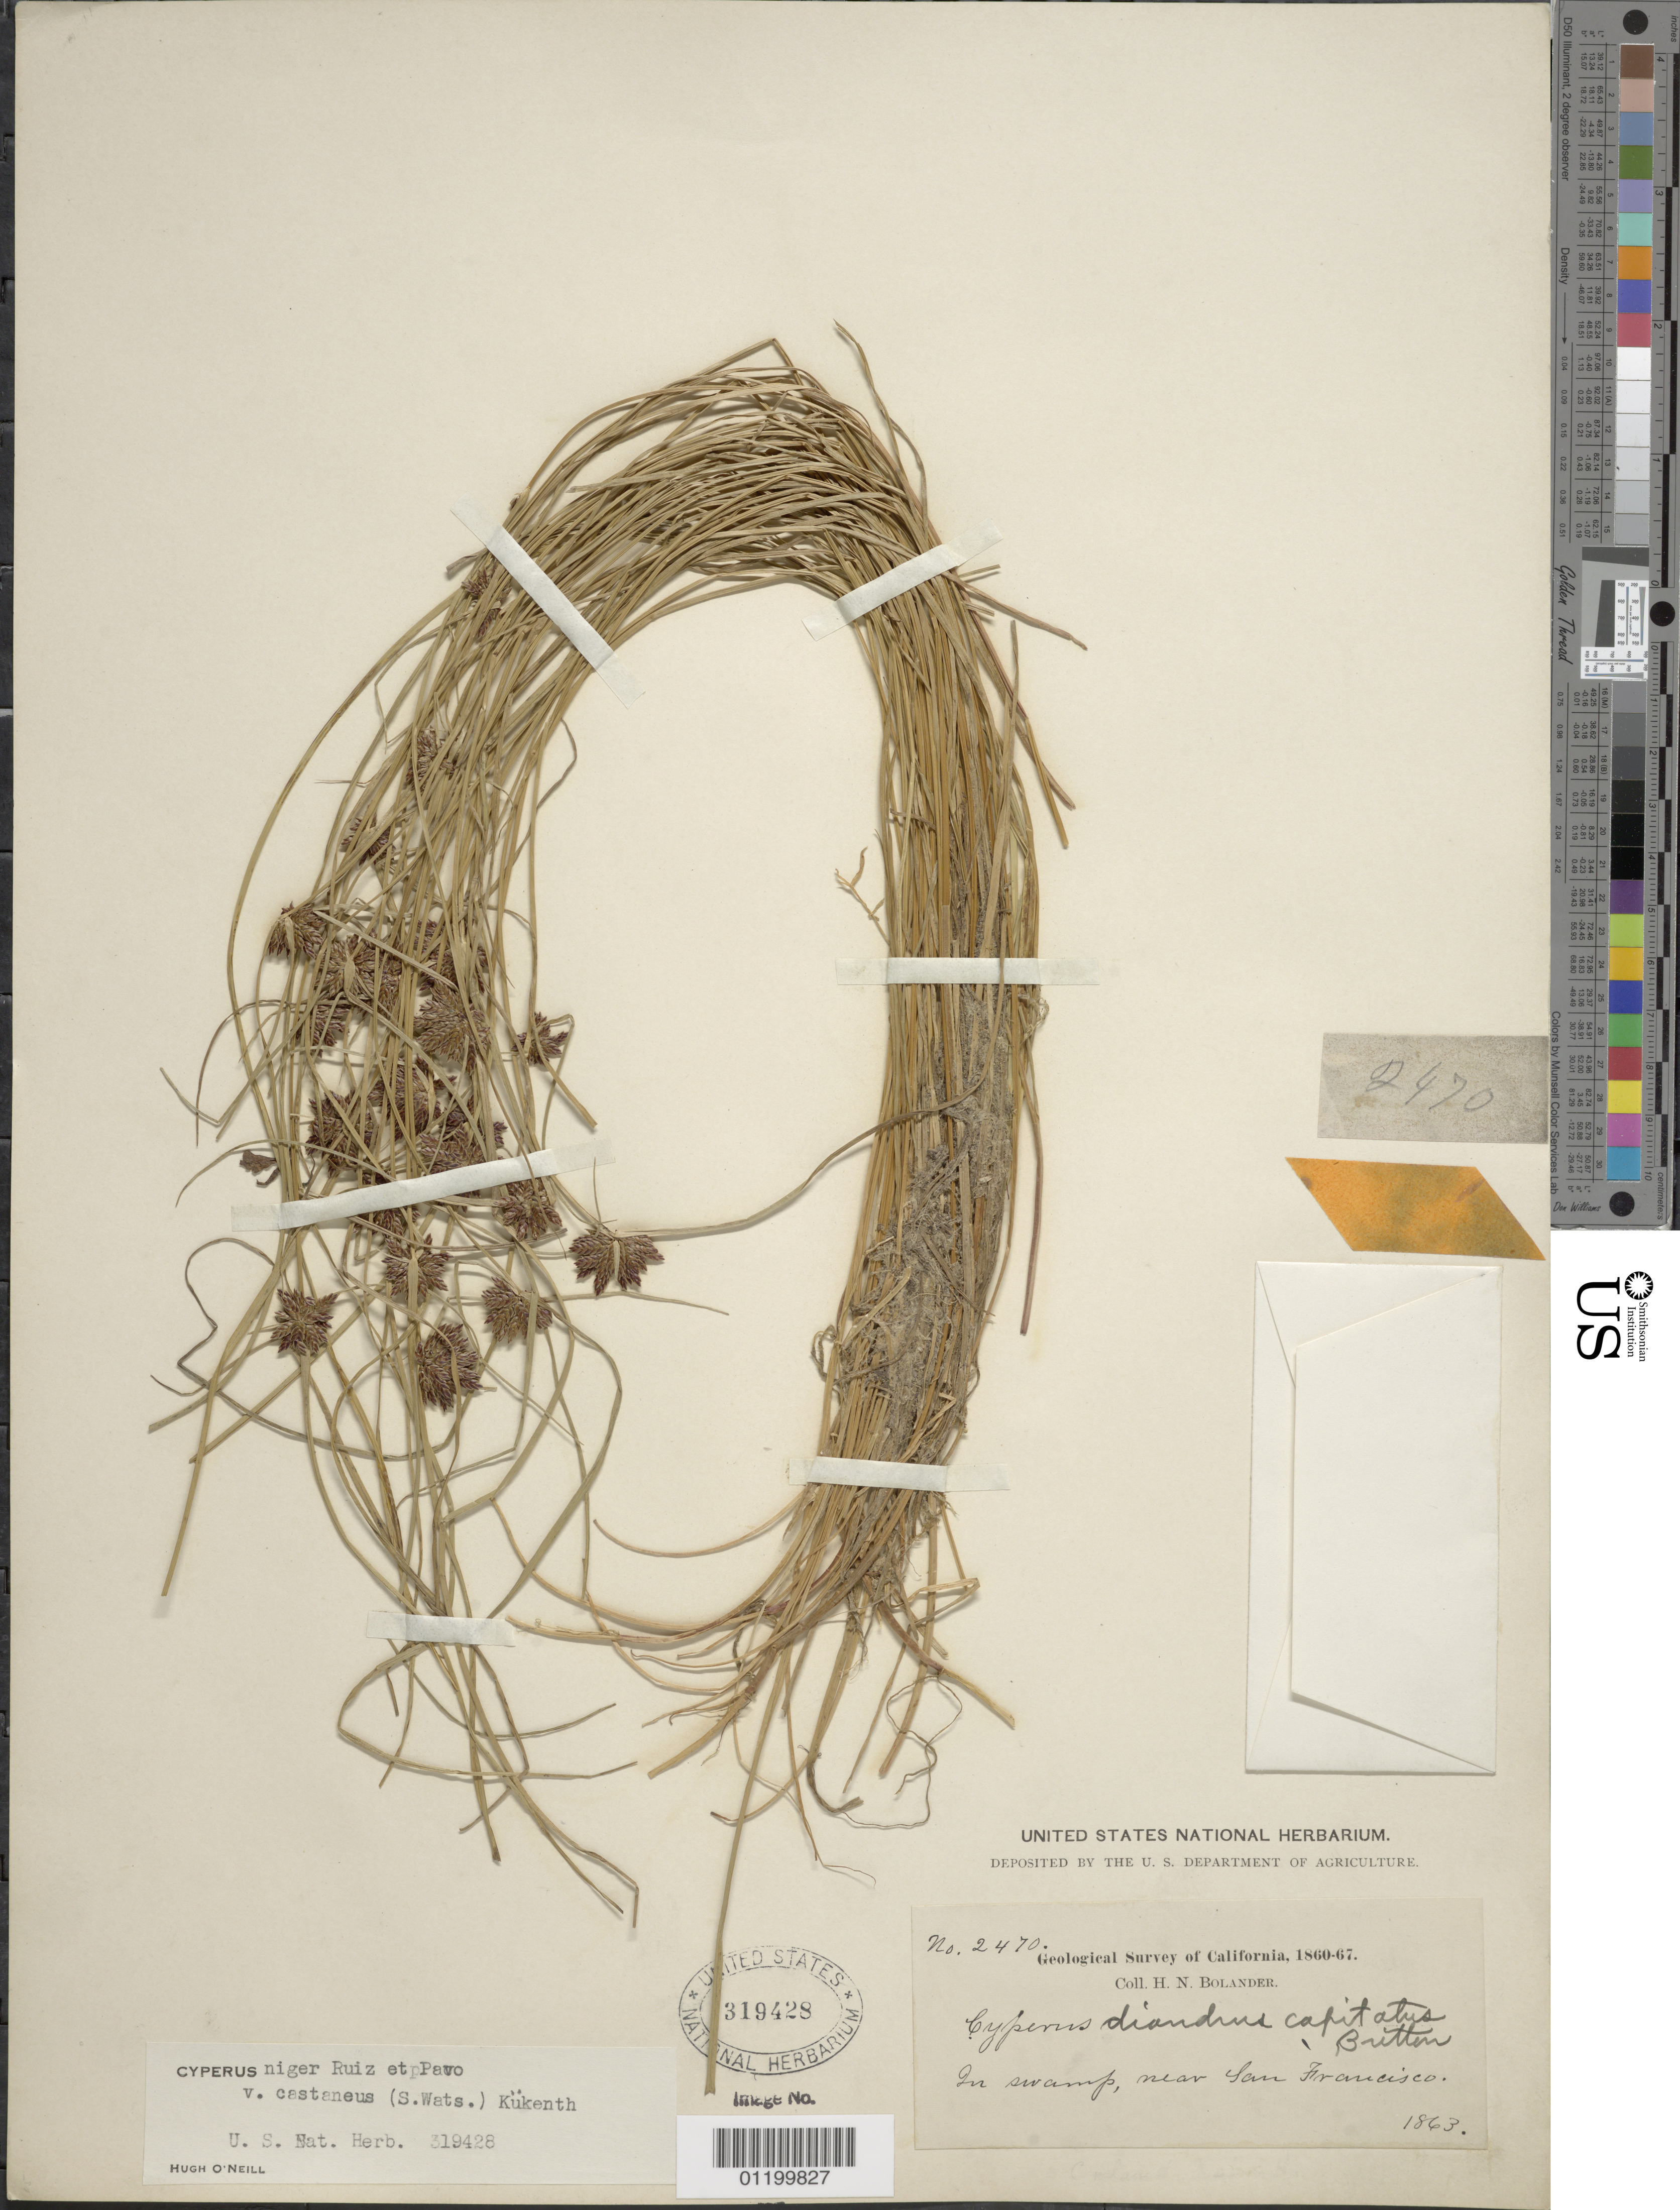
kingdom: Plantae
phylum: Tracheophyta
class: Liliopsida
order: Poales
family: Cyperaceae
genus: Cyperus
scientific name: Cyperus niger var. castaneus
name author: (S. Watson) Kük.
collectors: H. Bolander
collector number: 2470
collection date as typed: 1863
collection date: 1863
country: United States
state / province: California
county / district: San Francisco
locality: Near San Francisco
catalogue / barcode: US 319428